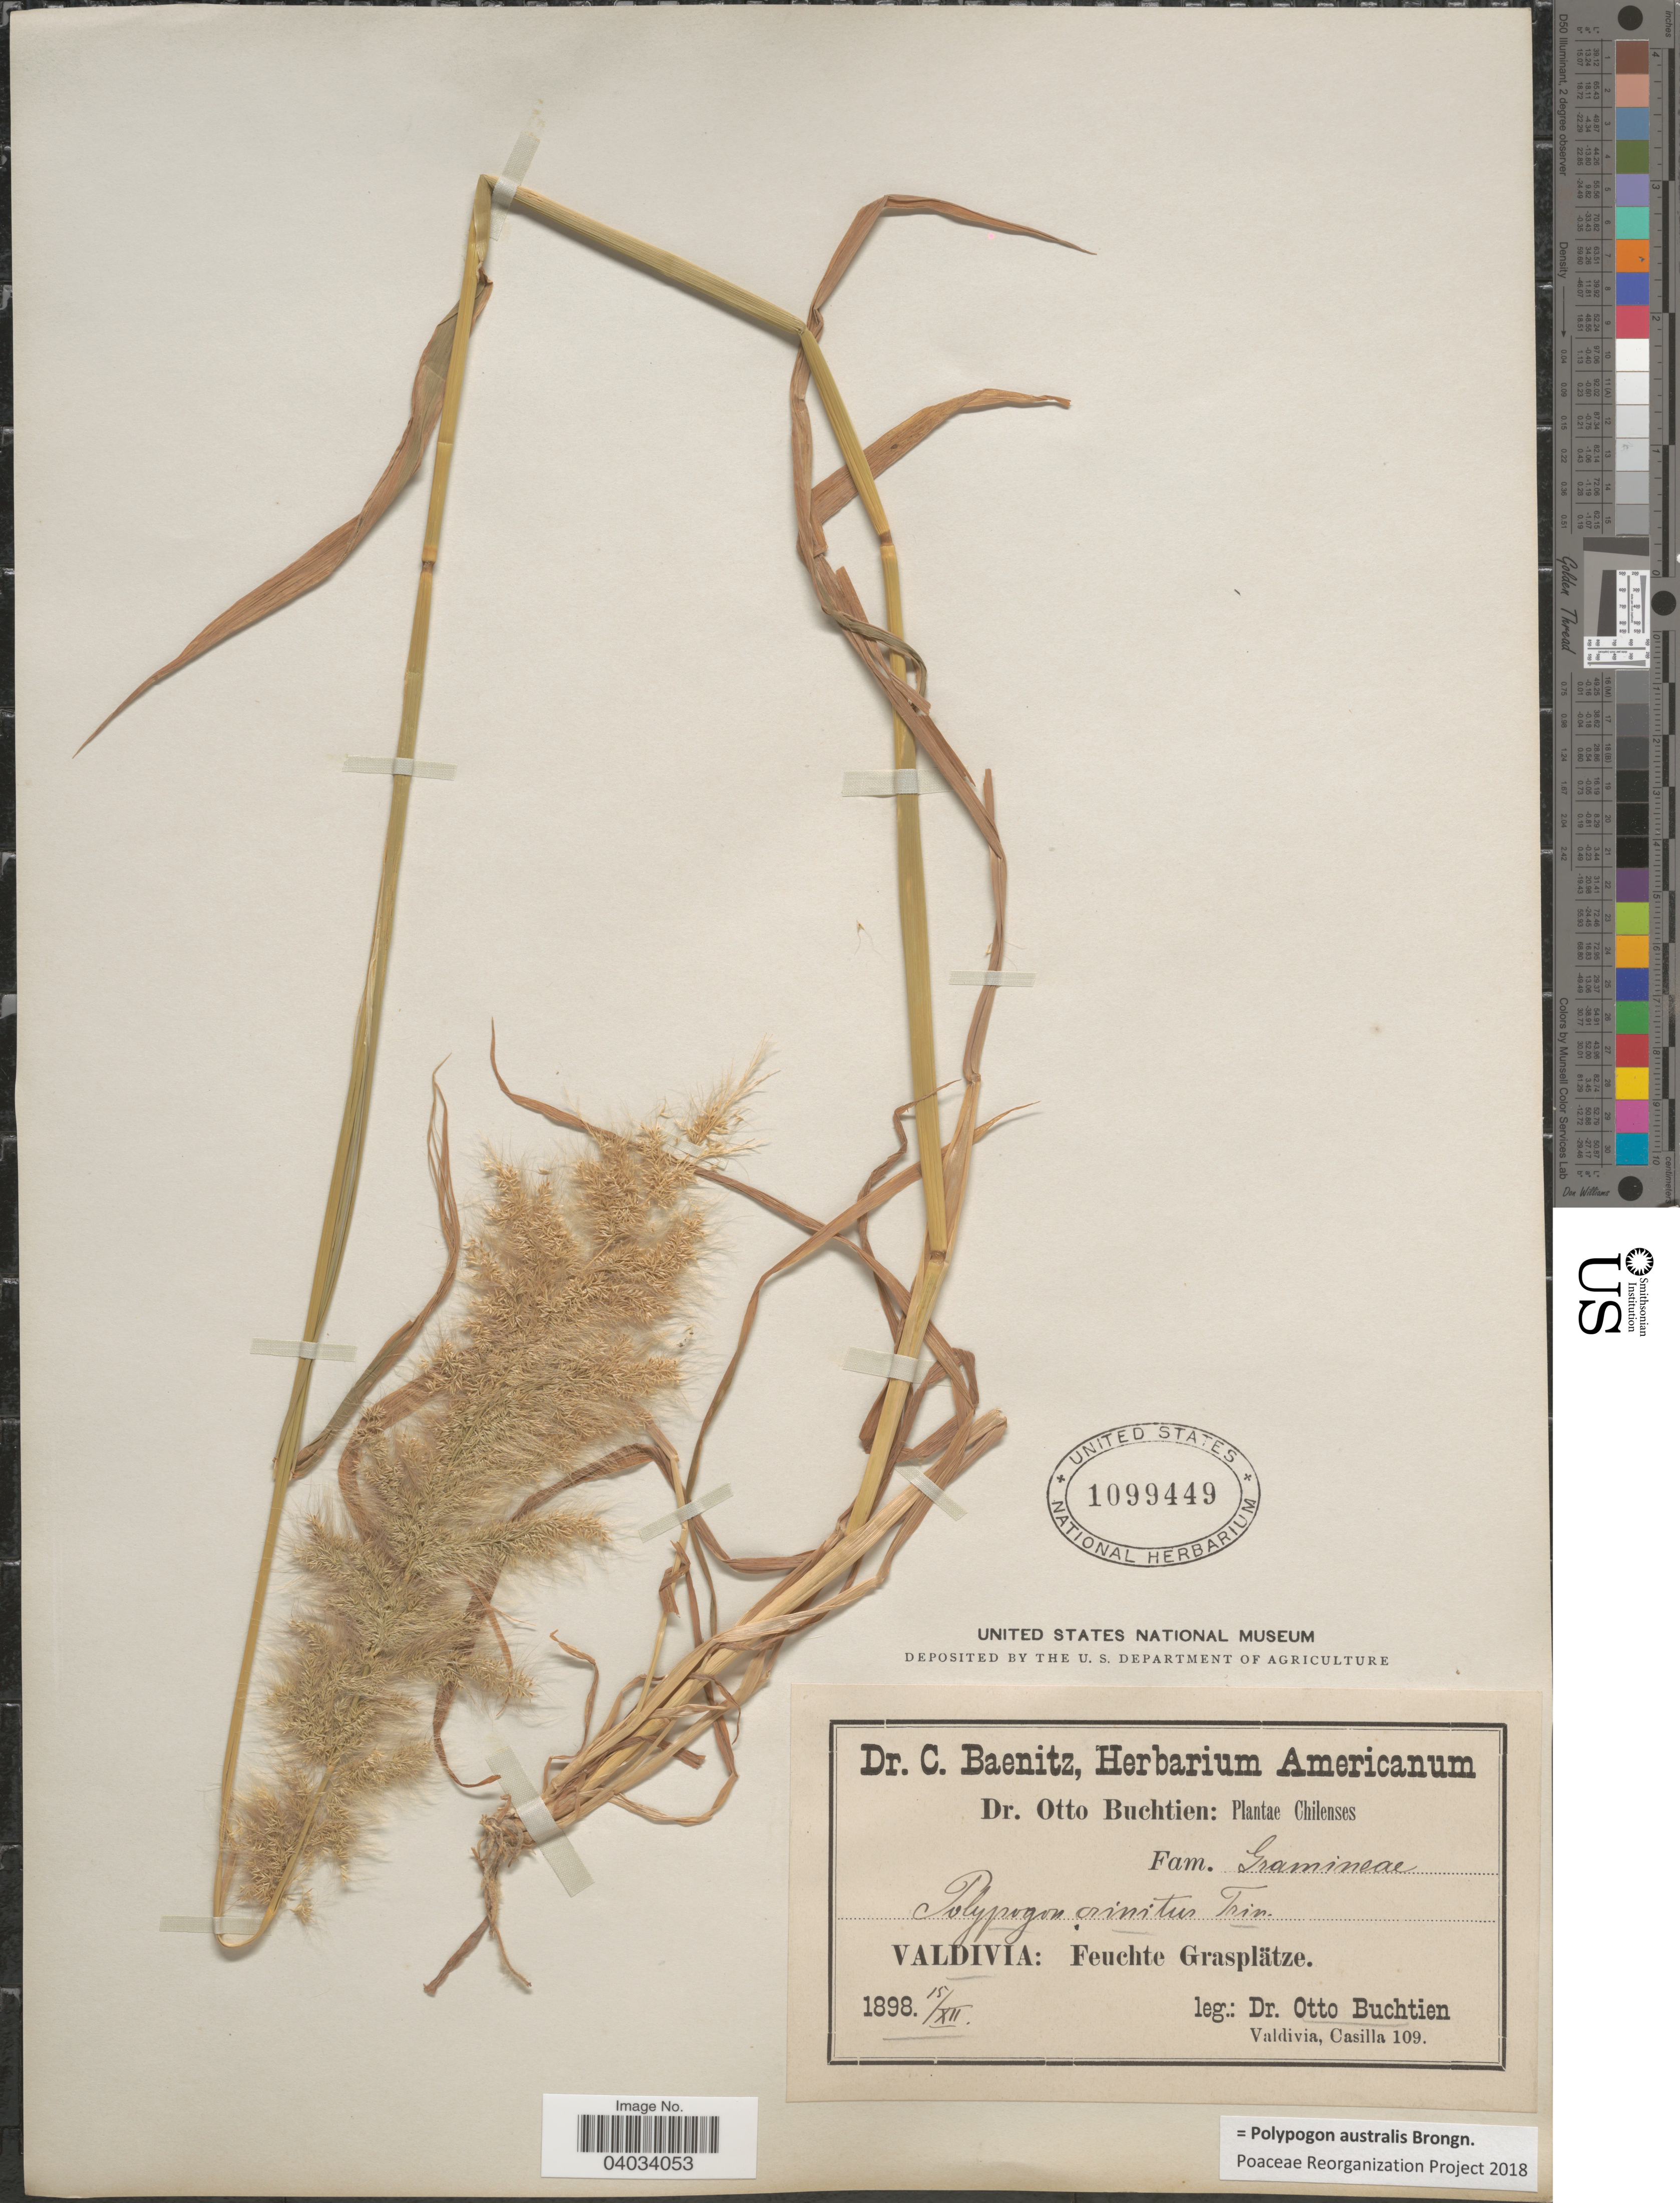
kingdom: Plantae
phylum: Tracheophyta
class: Liliopsida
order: Poales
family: Poaceae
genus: Polypogon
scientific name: Polypogon australis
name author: Brongn.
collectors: O. Buchtien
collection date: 1898-12-15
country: Chile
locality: Valdivia: Feuchte Grasplätze.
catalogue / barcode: US 1099449